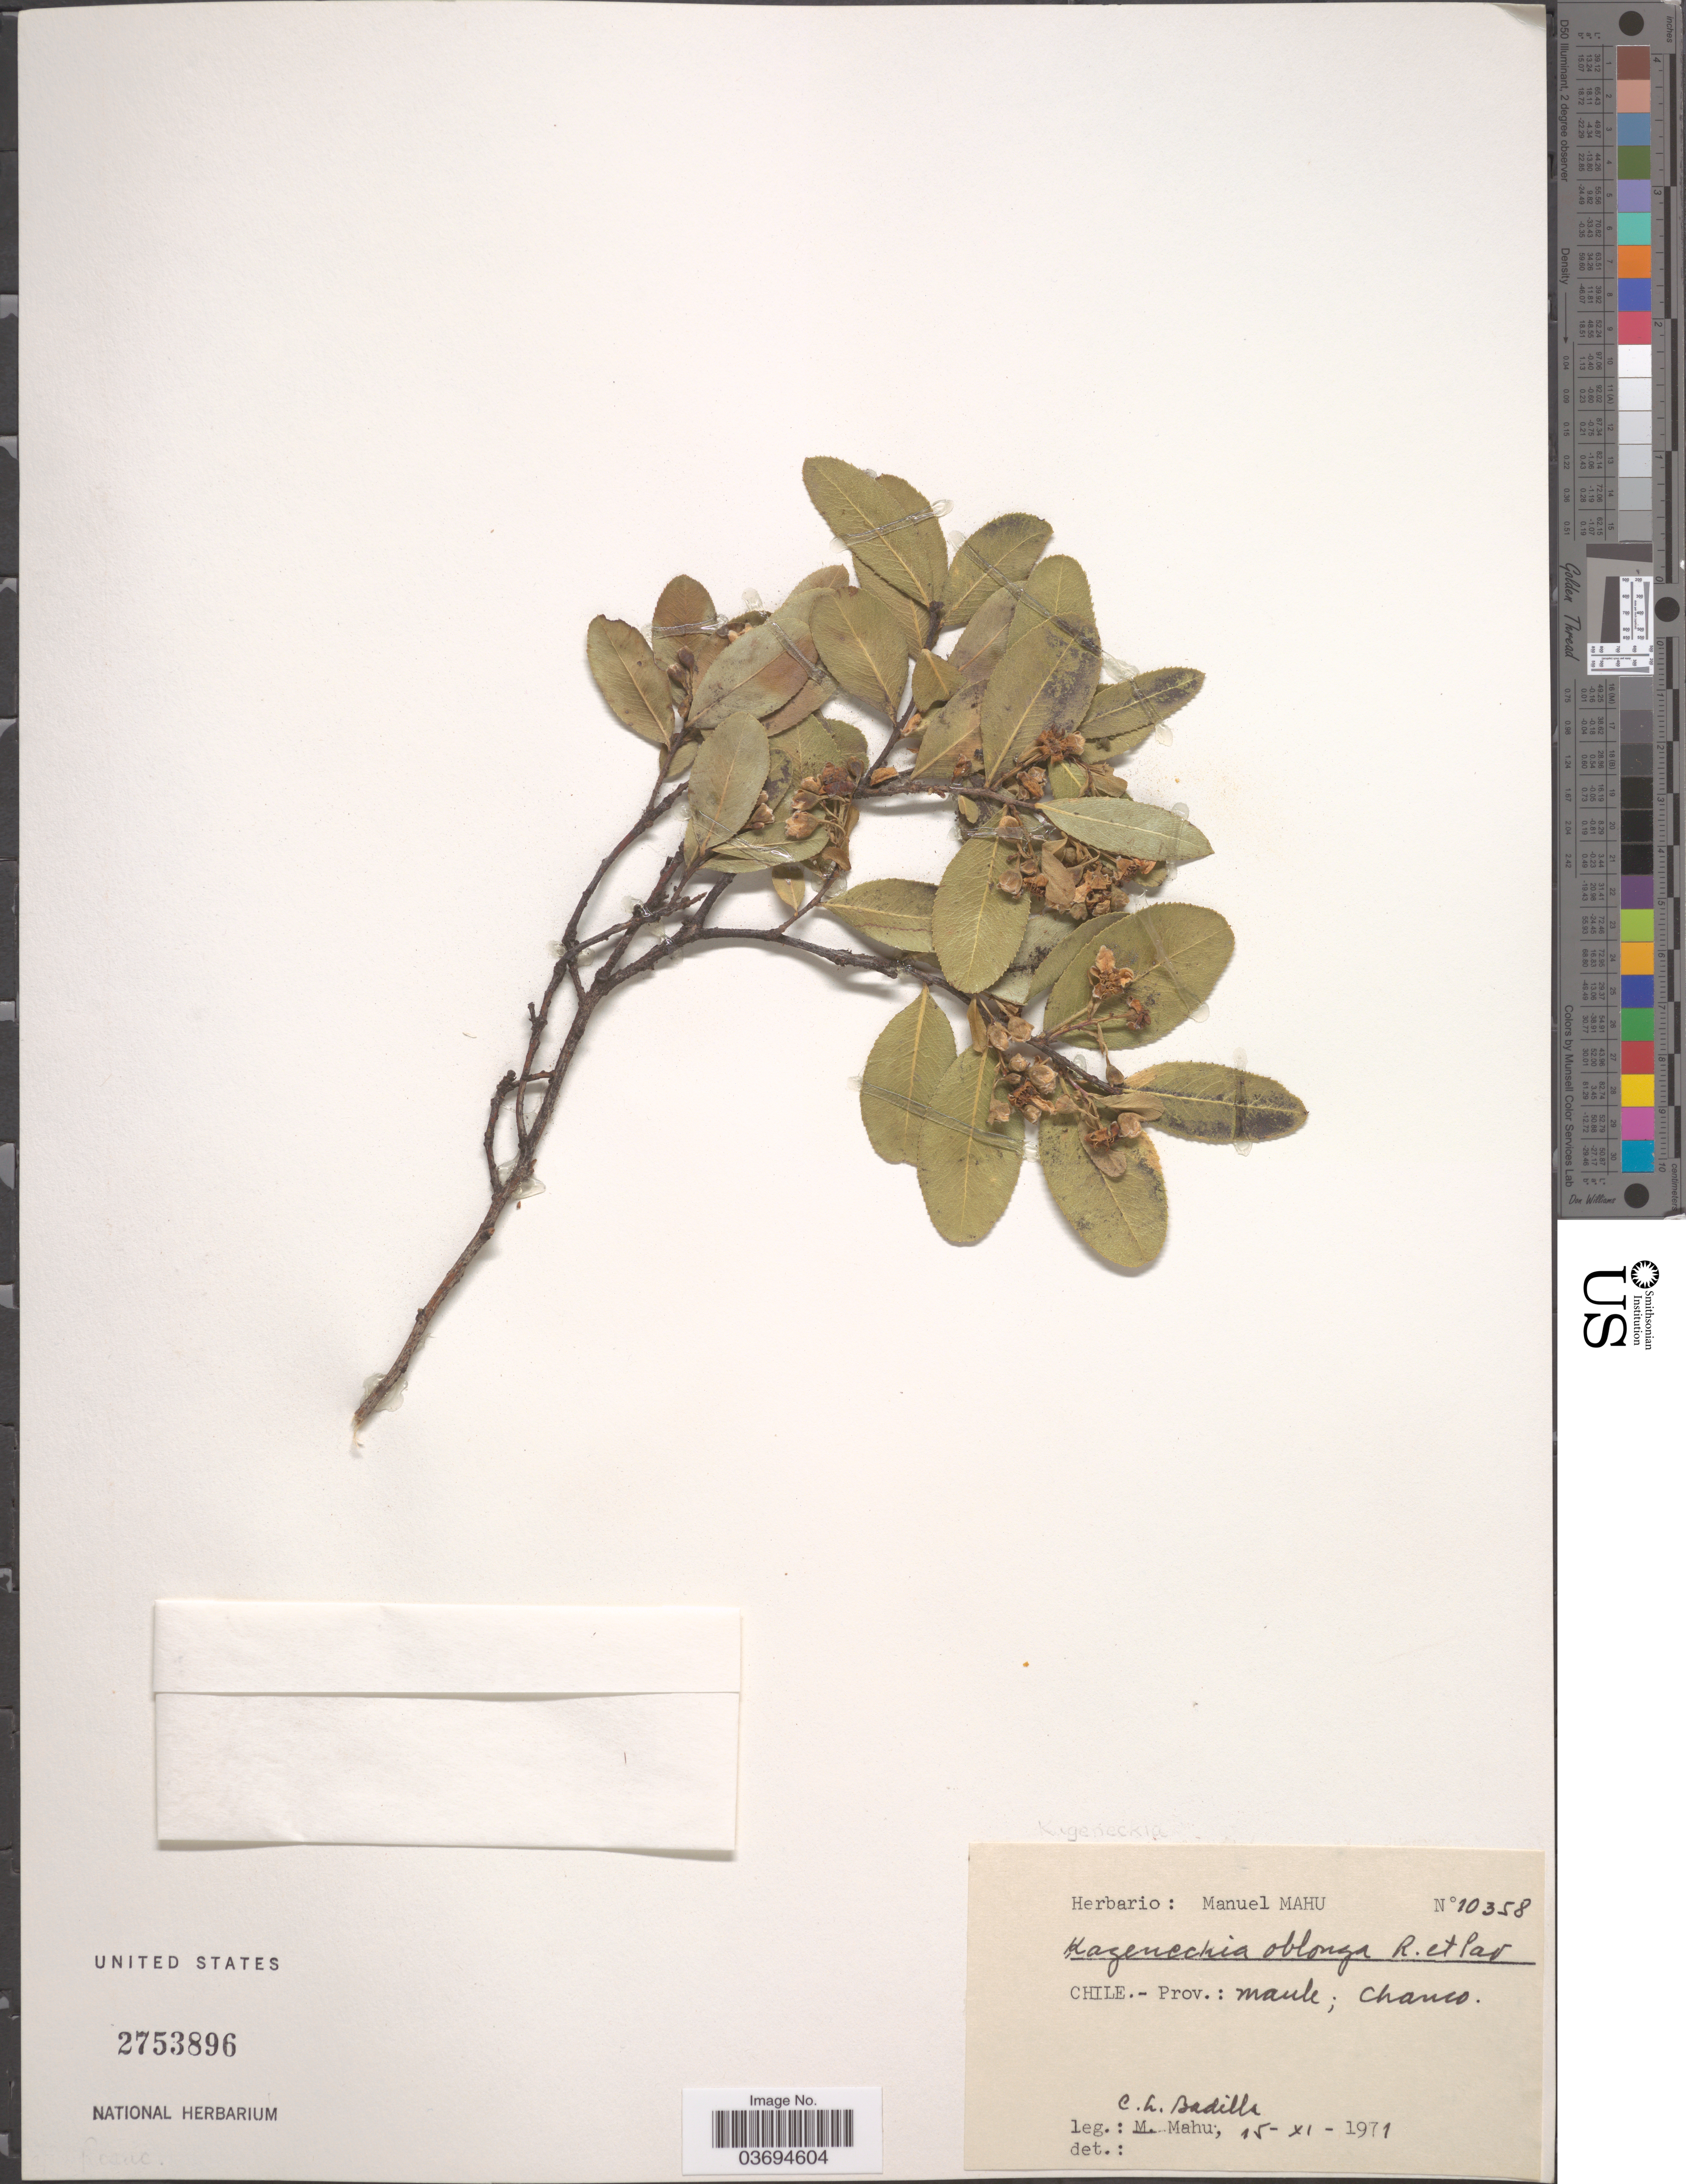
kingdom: Plantae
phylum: Tracheophyta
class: Magnoliopsida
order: Rosales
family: Rosaceae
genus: Kageneckia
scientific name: Kageneckia oblonga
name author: Ruiz & Pav.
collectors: C. Badilla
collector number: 10358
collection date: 1971-11-15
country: Chile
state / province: Maule (VII)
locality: Chanco.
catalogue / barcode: US 2753896